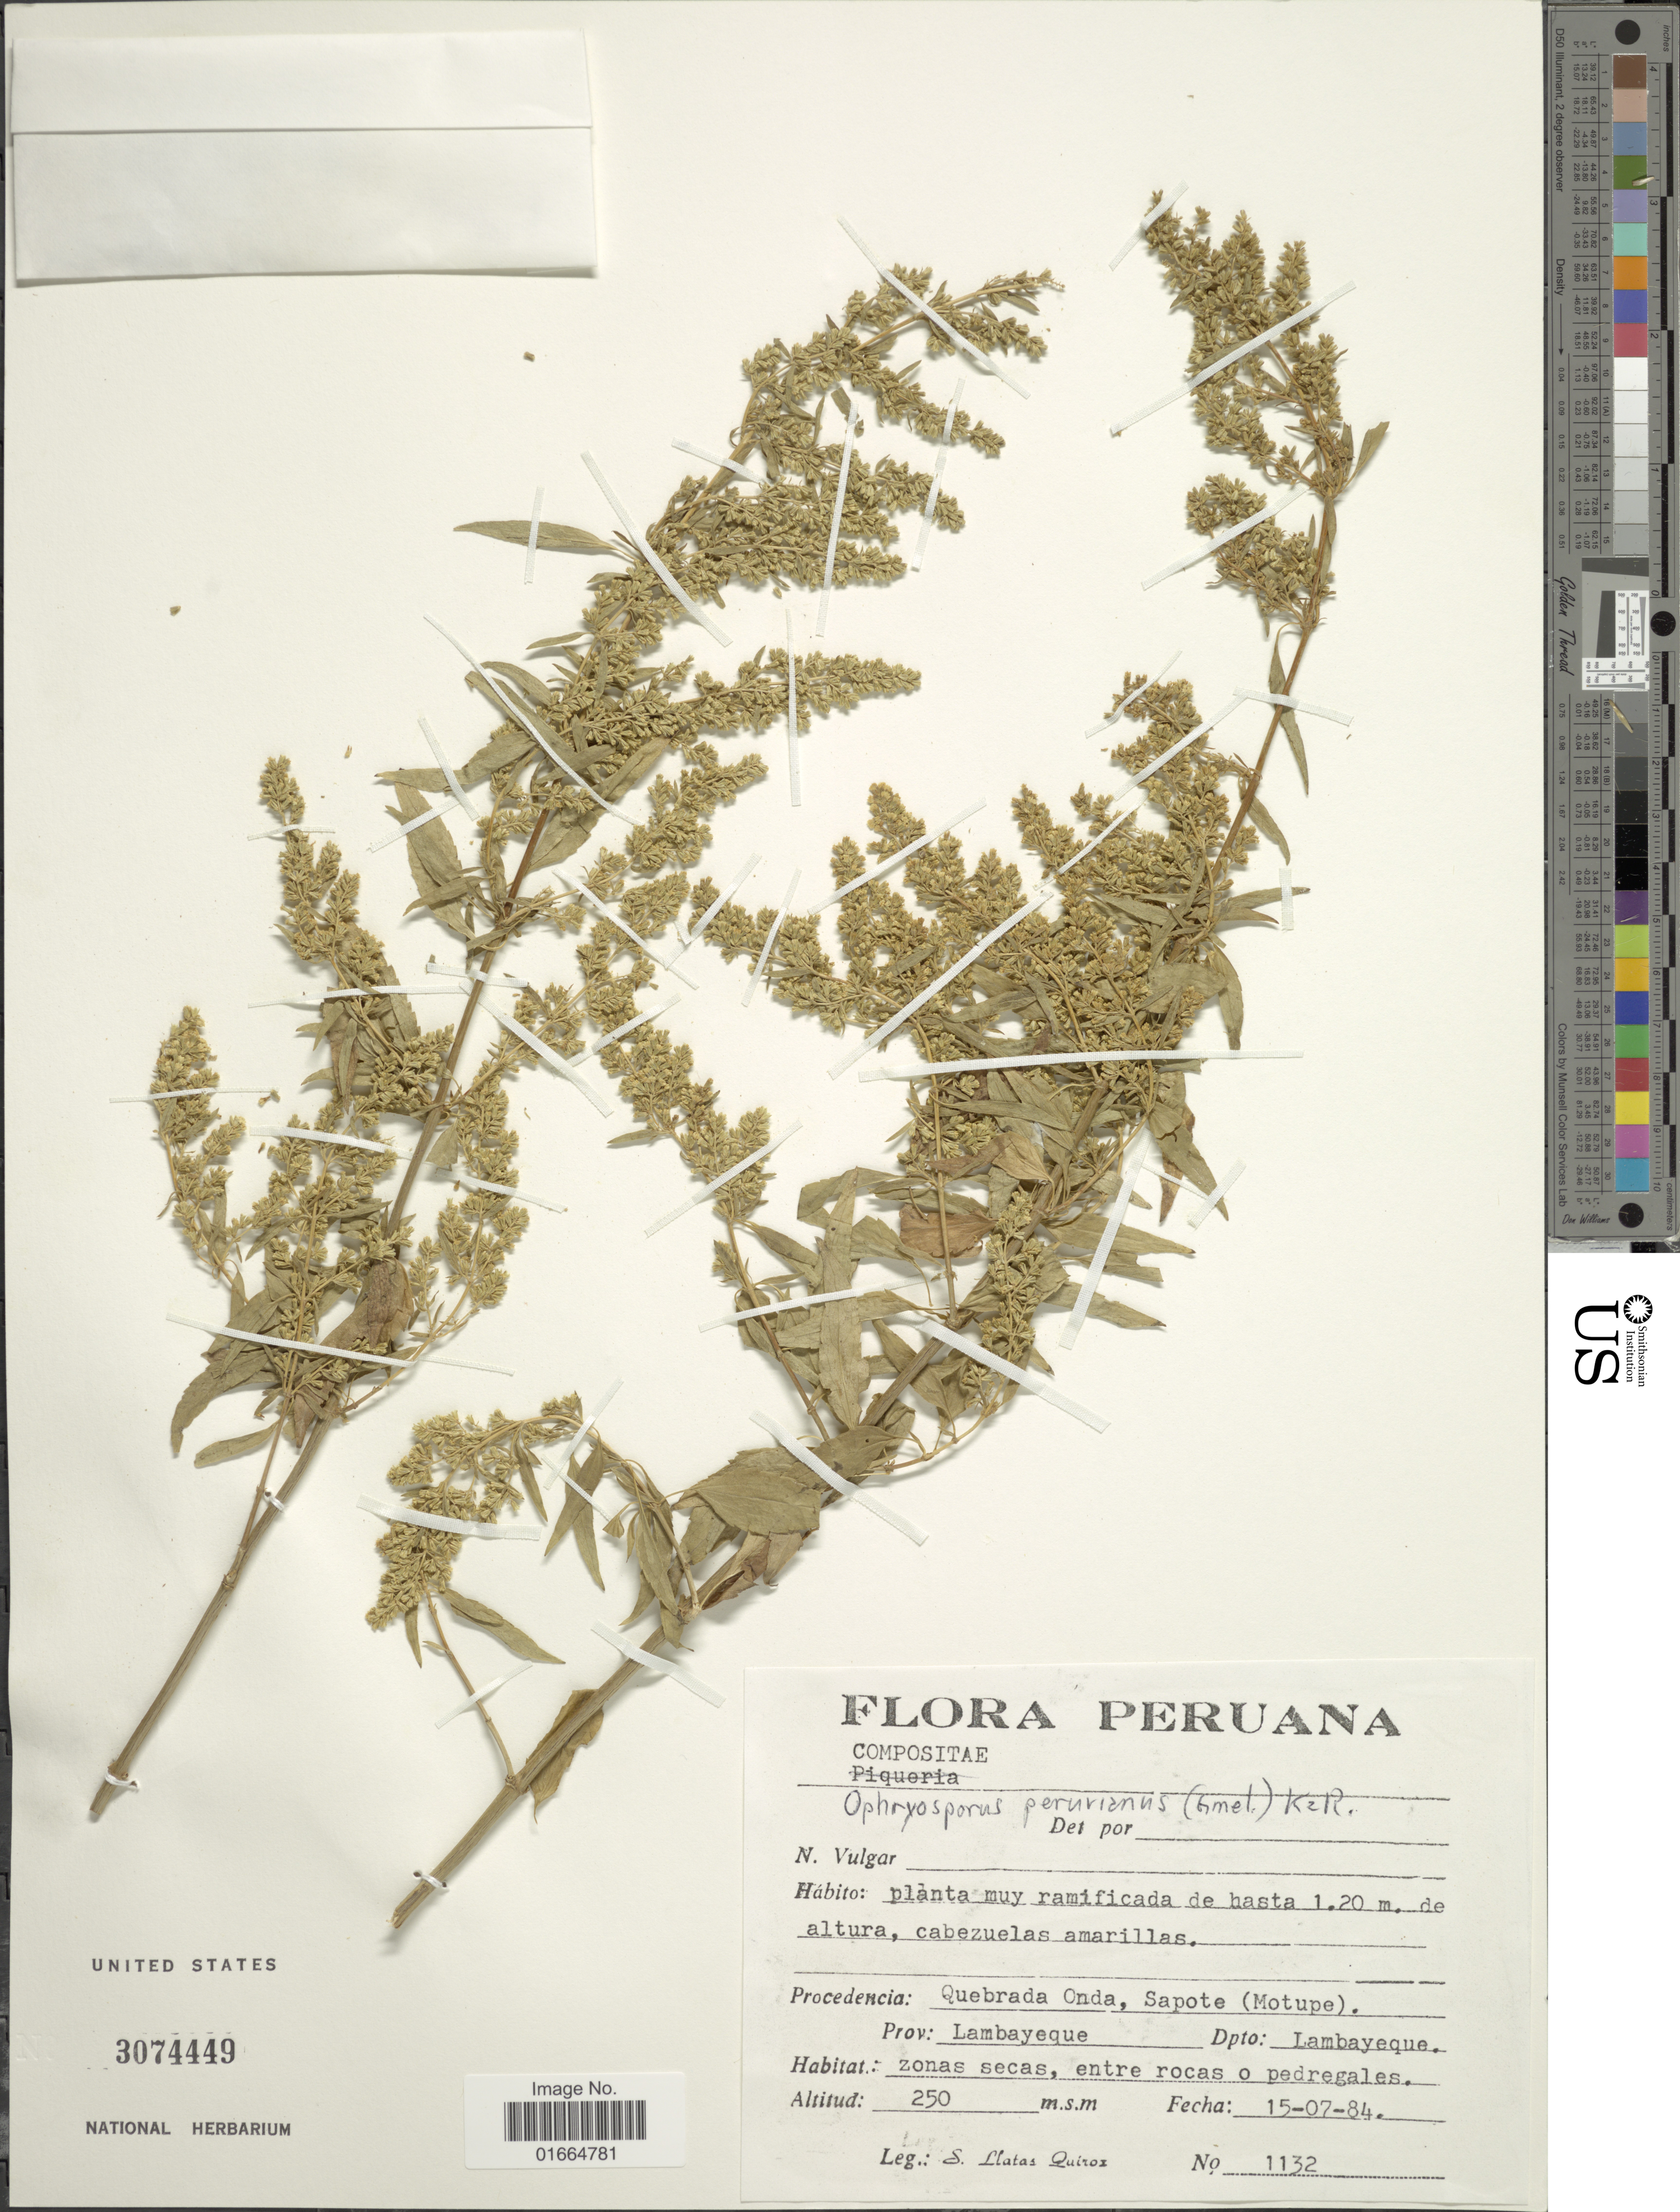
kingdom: Plantae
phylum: Tracheophyta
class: Magnoliopsida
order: Asterales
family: Asteraceae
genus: Ophryosporus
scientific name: Ophryosporus peruvianus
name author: (J.F. Gmel.) R.M. King & H. Rob.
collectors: S. Llatas Quiroz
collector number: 1132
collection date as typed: Transcribed d/m/y: 15/7/84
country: Peru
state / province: Lambayeque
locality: Quebrada Onda, Sapote (Motupe). Prov: Lambayeque. Dpto: Lambayeque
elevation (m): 250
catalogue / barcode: US 3074449